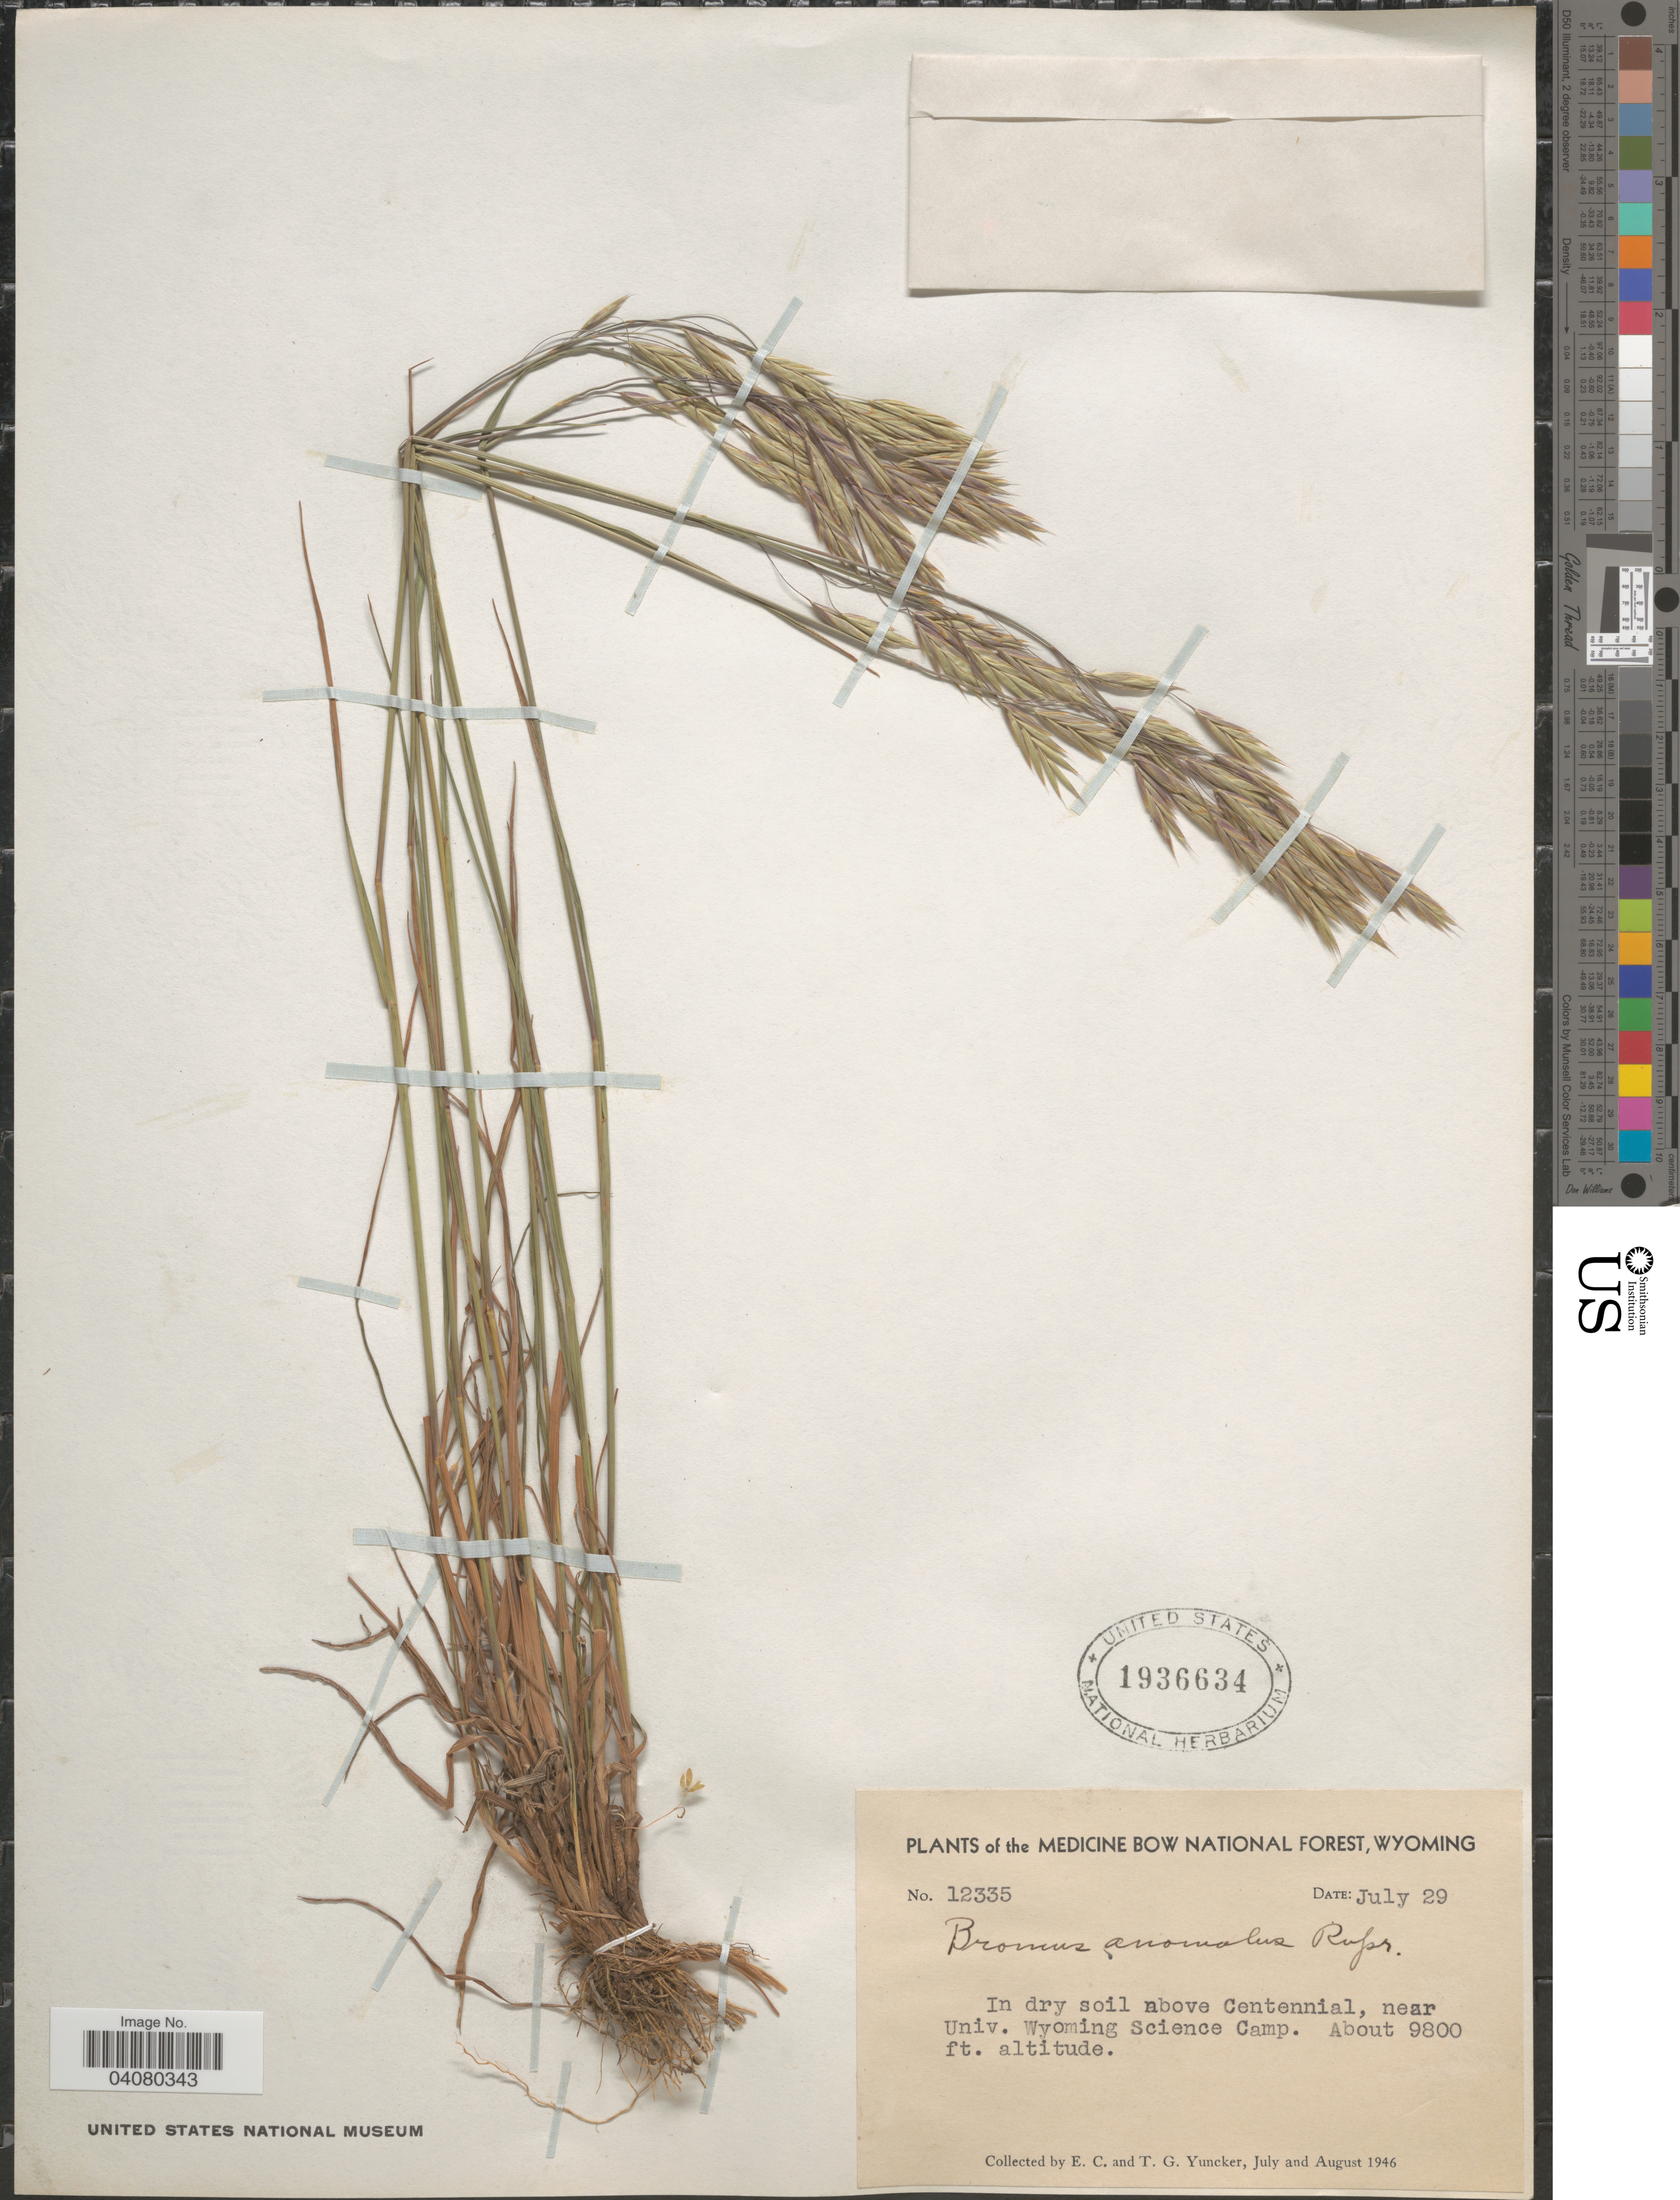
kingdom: Plantae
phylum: Tracheophyta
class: Liliopsida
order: Poales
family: Poaceae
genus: Bromus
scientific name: Bromus anomalus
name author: Rupr. ex E. Fourn.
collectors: E. C. Yuncker & T. G. Yuncker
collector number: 12335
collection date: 1946-07-29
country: United States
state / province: Wyoming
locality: The Medicine Bow National Forest. In dry soil above Centennial, near Univ. Wyoming Science Camp.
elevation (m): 2987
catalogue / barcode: US 1936634